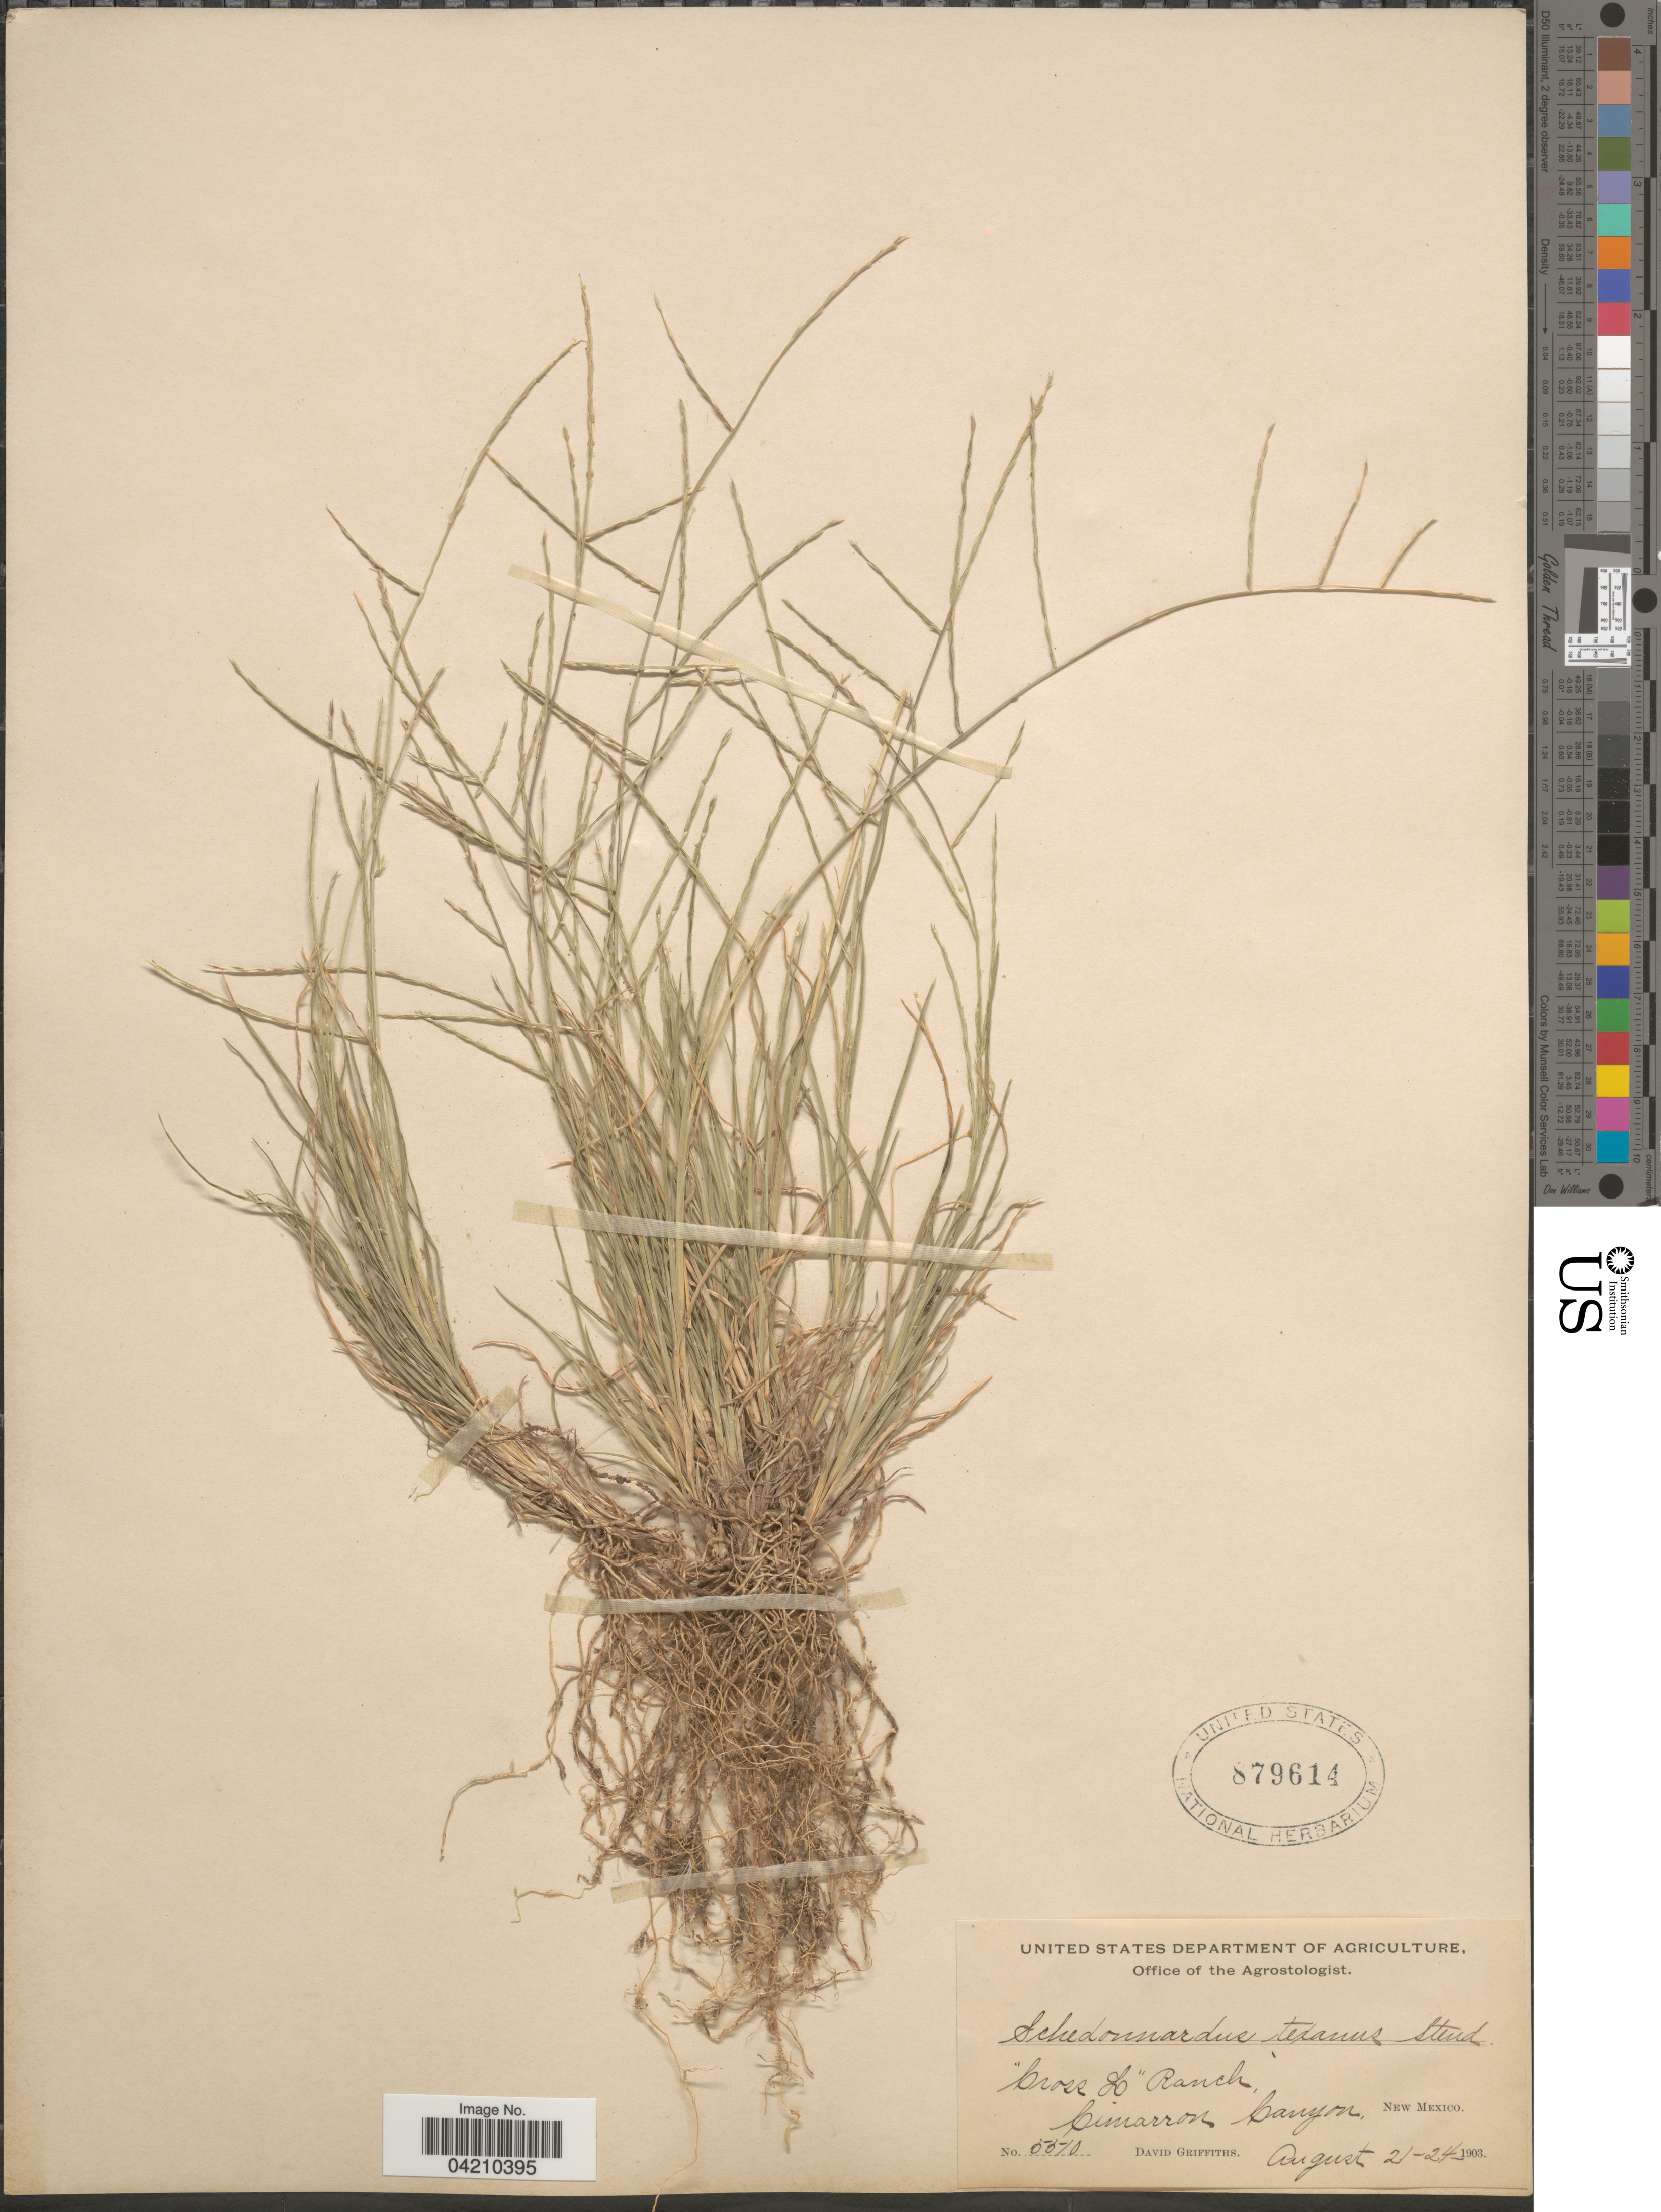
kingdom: Plantae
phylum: Tracheophyta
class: Liliopsida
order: Poales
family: Poaceae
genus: Muhlenbergia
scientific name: Muhlenbergia paniculata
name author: (Nutt.) Columbus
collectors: D. Griffiths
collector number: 5510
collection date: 1903-08-21/1903-08-24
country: United States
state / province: New Mexico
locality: Cross L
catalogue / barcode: US 879614